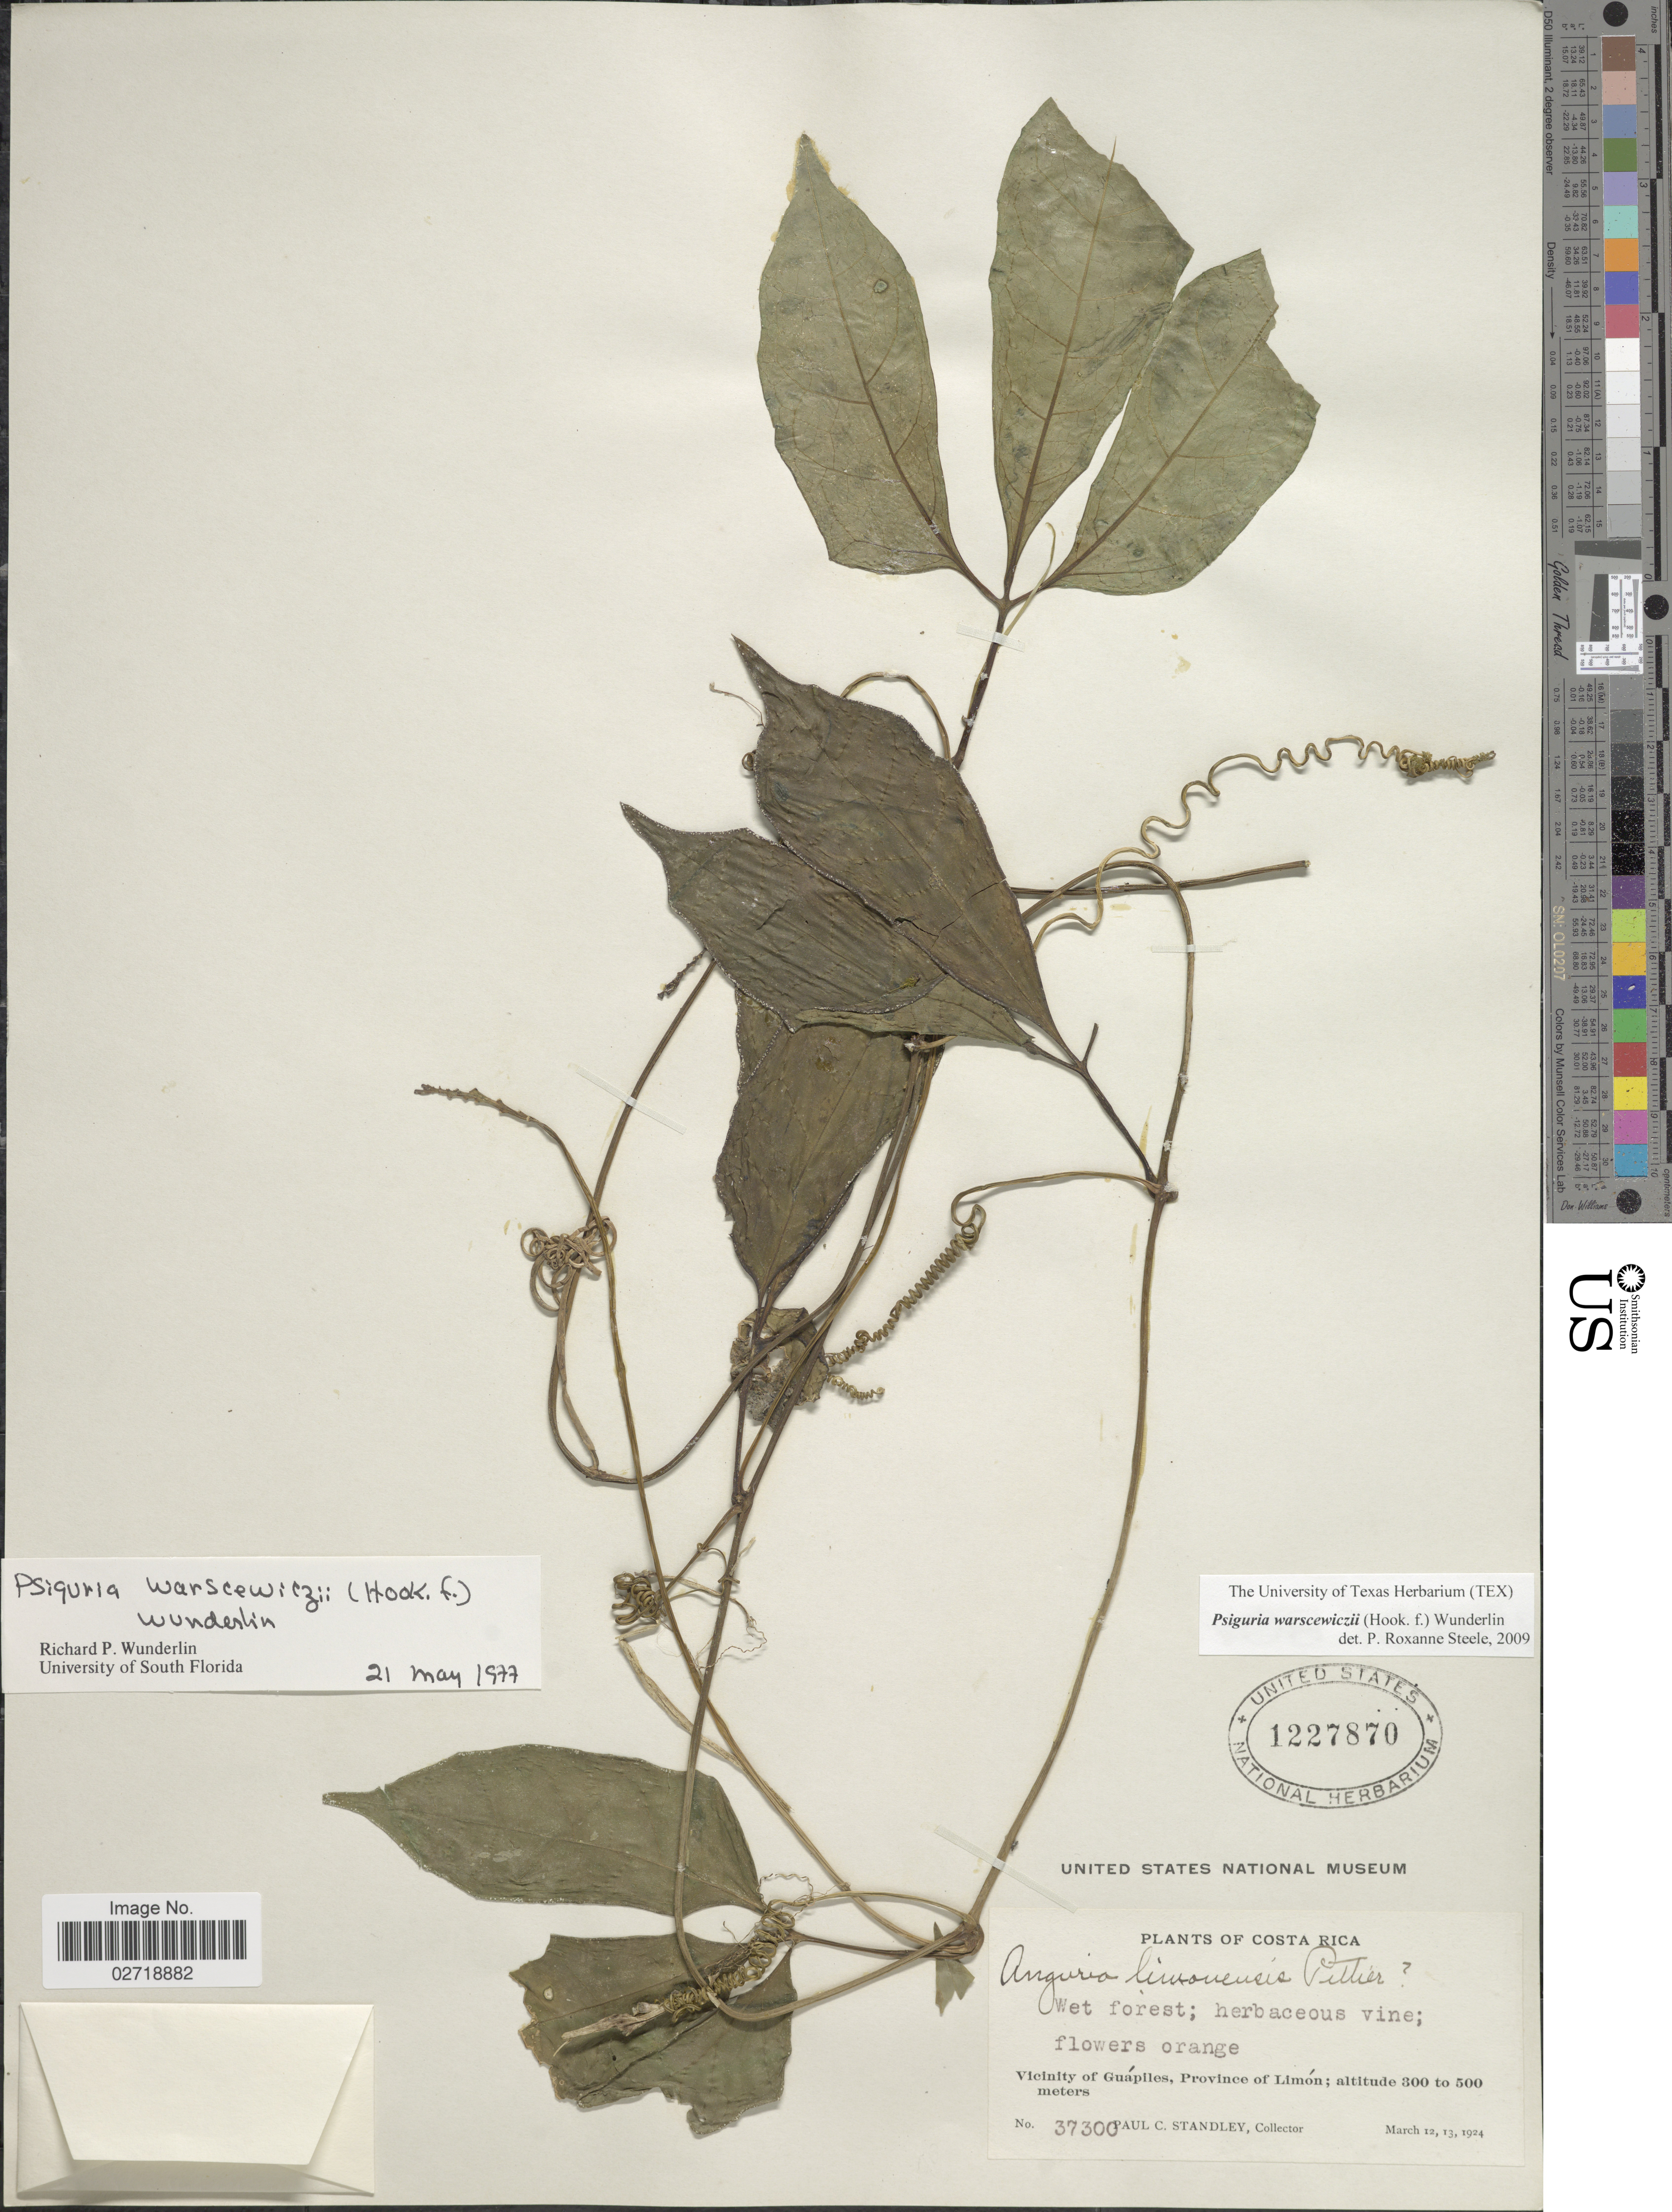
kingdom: Plantae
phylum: Tracheophyta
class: Magnoliopsida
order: Cucurbitales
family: Cucurbitaceae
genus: Psiguria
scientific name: Psiguria warscewiczii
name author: (Hook. f.) Wunderlin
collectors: P. C. Standley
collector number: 37300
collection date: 1924-03-12/1924-03-13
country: Costa Rica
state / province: Limón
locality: Vicinity of Guapiles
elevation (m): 300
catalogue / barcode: US 1227870